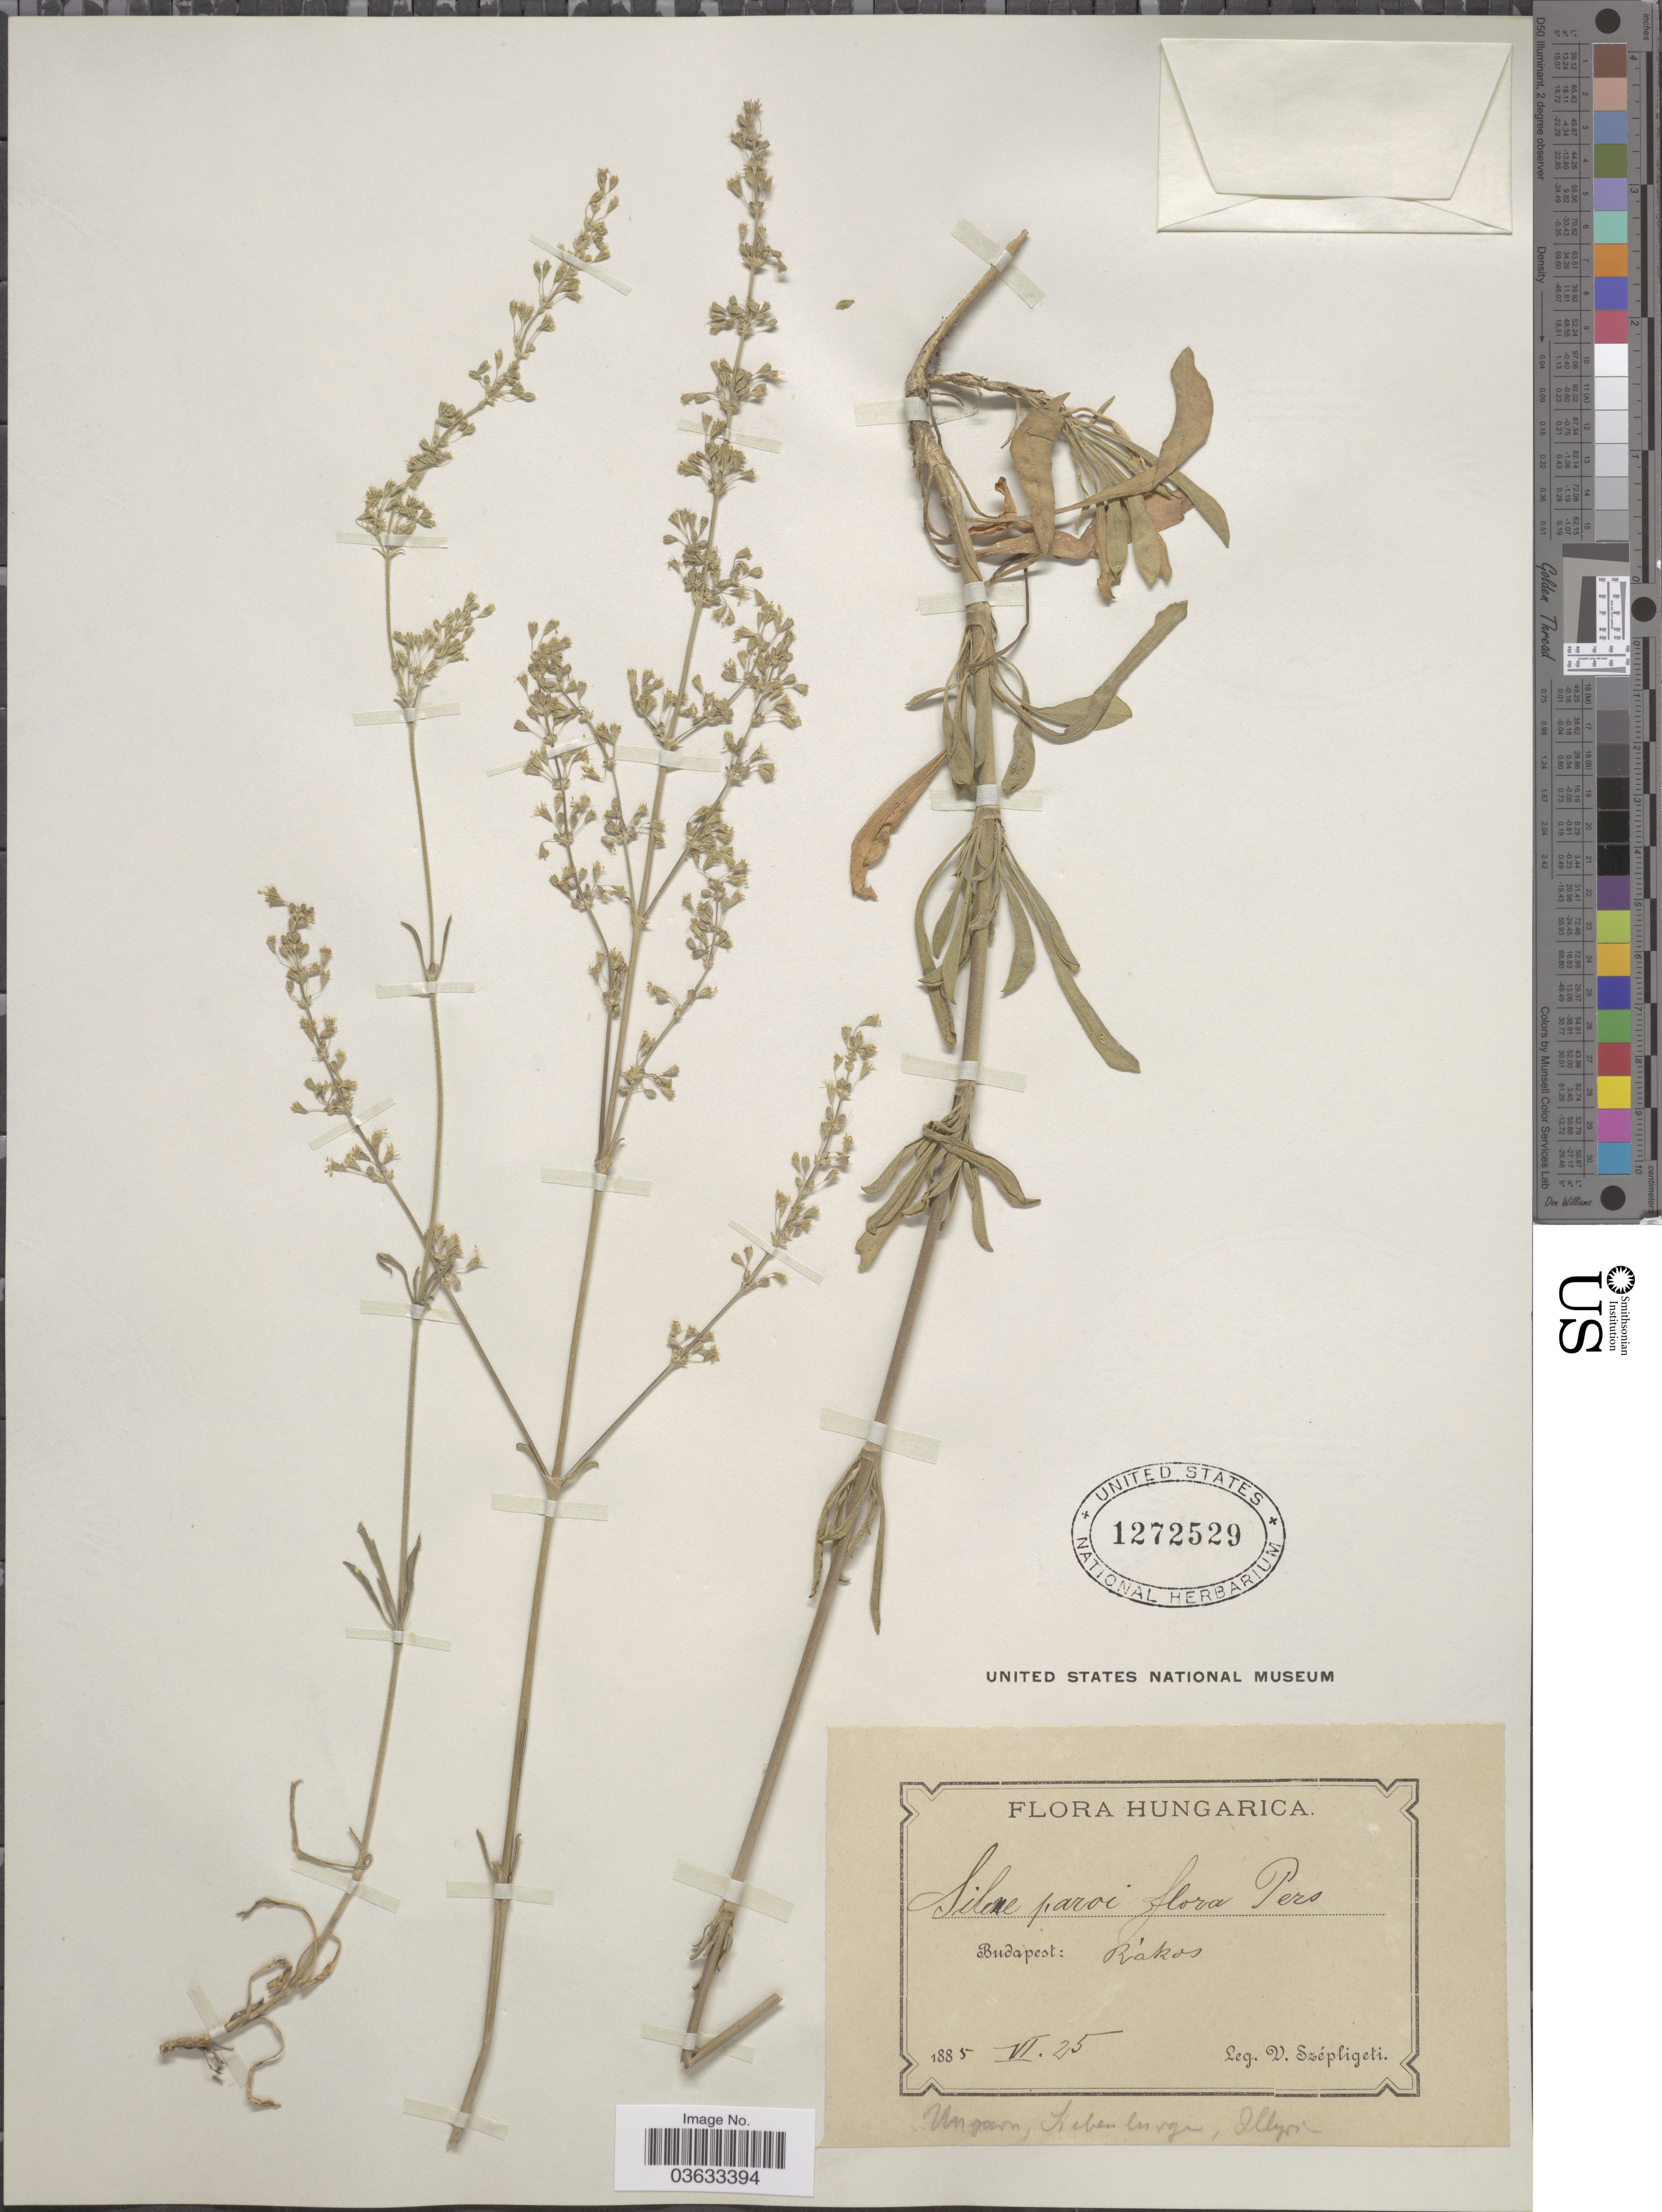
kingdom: Plantae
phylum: Tracheophyta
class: Magnoliopsida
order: Caryophyllales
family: Caryophyllaceae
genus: Silene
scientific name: Silene parviflora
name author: (Ehrh.) Pers.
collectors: W. Szépligeti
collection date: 1885-06-25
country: Hungary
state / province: Budapest, Capital District of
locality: Budapest: Ràkos, Ungarn, Sieben[illegible text], [illegible text].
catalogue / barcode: US 1272529